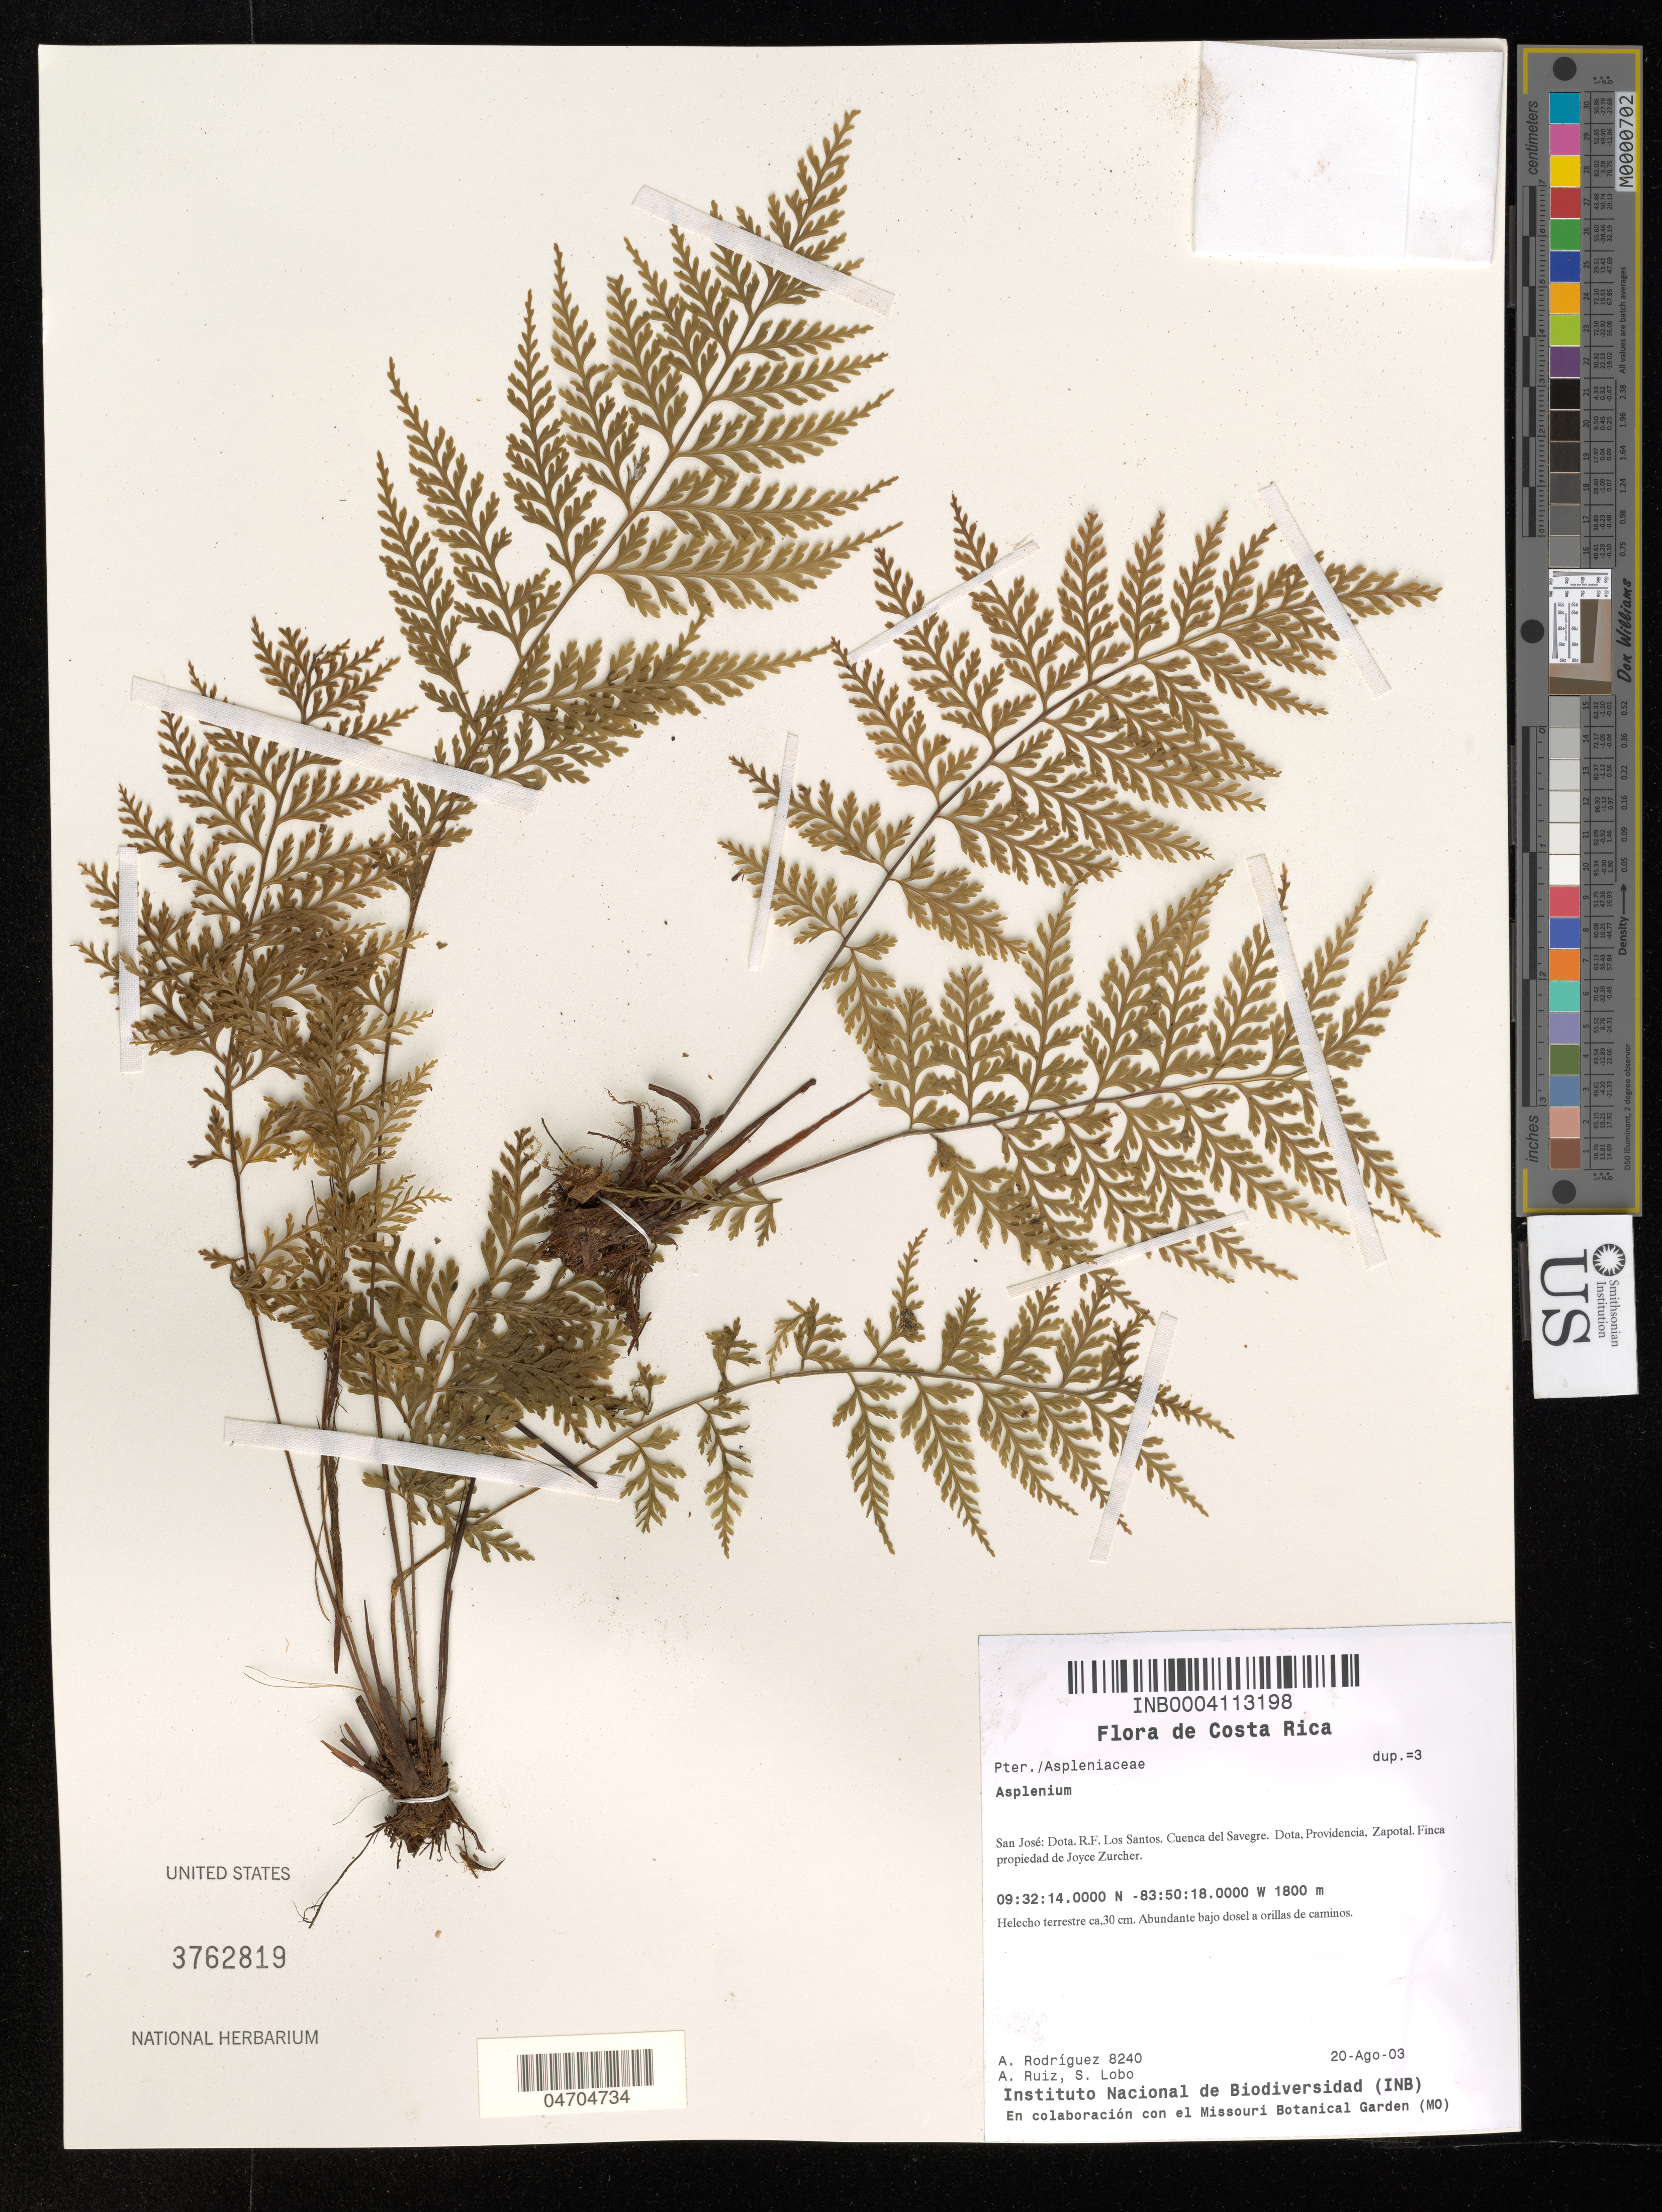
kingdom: Plantae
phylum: Tracheophyta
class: Polypodiopsida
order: Polypodiales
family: Aspleniaceae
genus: Asplenium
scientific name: Asplenium sp.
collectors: A. Rodríguez, A. Ruiz & S. Lobo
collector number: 8240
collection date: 2003-08-20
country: Costa Rica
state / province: San José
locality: Dota. R. F. Los Santos. Cuenca del Savegre. Dota, Providencia. Zapotal. Finca propiedad de Joyce Zurcher.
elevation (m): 1800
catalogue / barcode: US 3762819